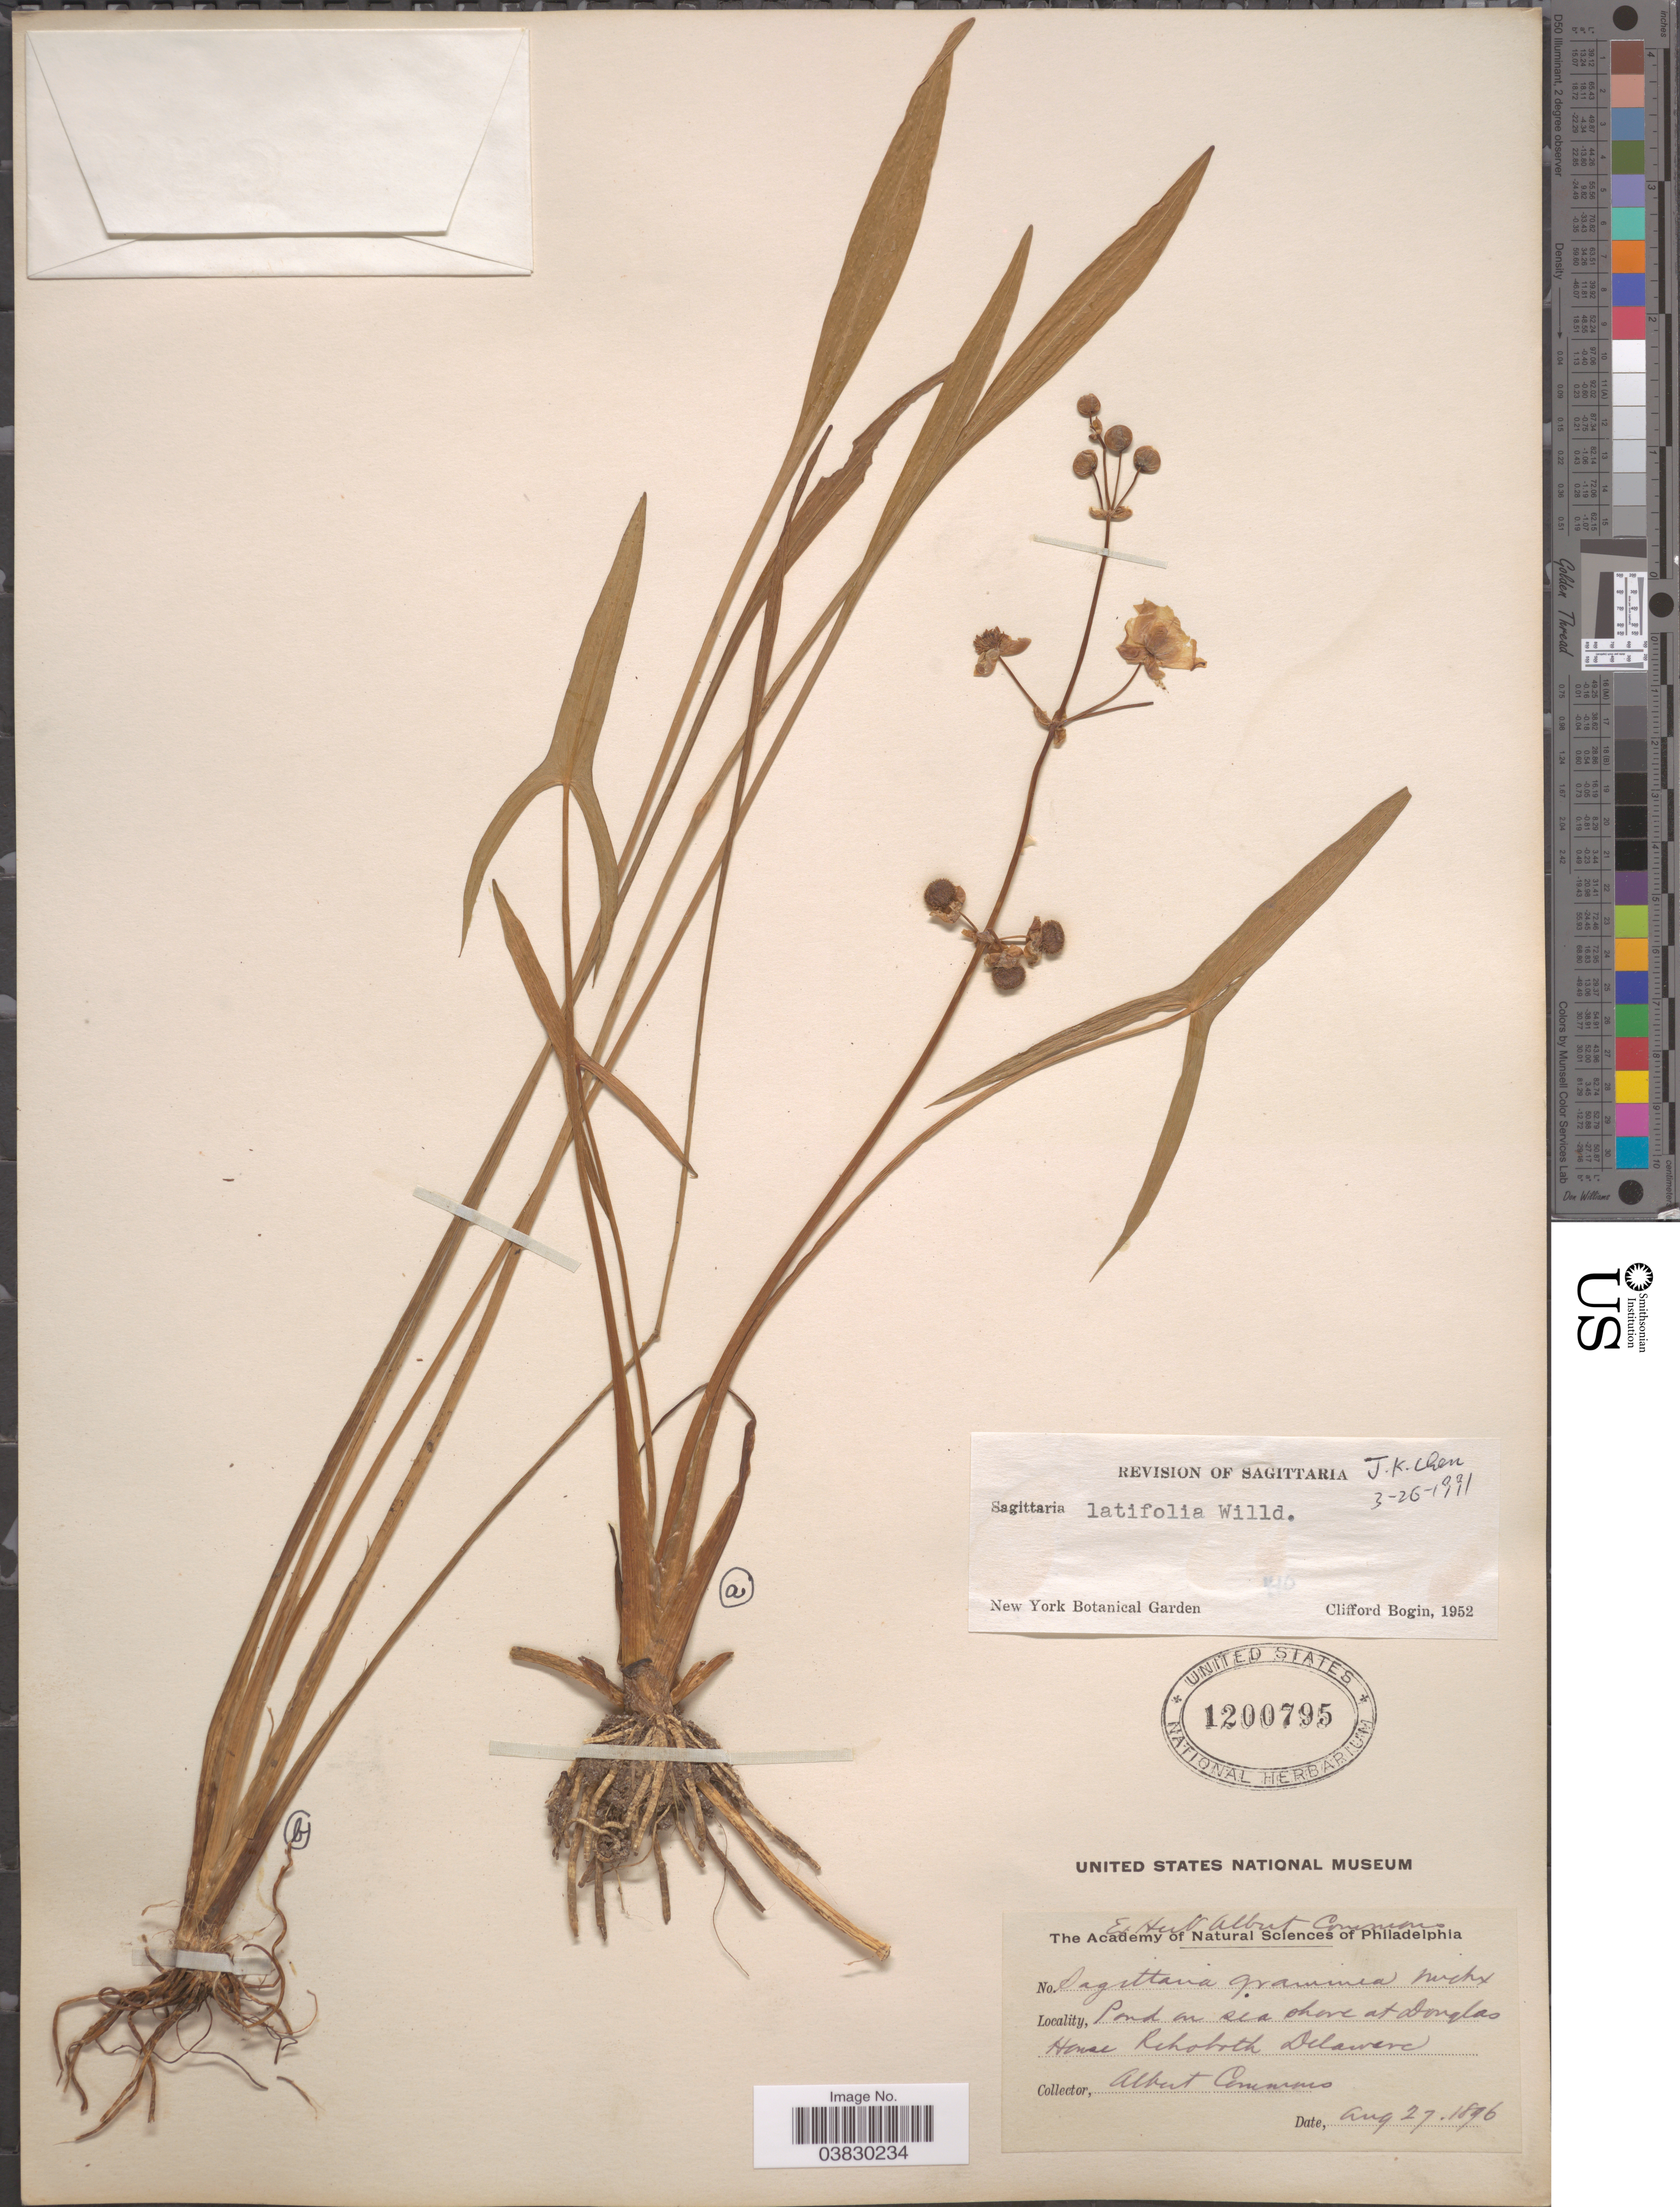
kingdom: Plantae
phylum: Tracheophyta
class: Liliopsida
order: Alismatales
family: Alismataceae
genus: Sagittaria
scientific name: Sagittaria latifolia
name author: Willd.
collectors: A. Commons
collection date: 1896-08-27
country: United States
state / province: Delaware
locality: Pond at sea shore at Douglas House Rehoboth.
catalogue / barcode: US 1200795